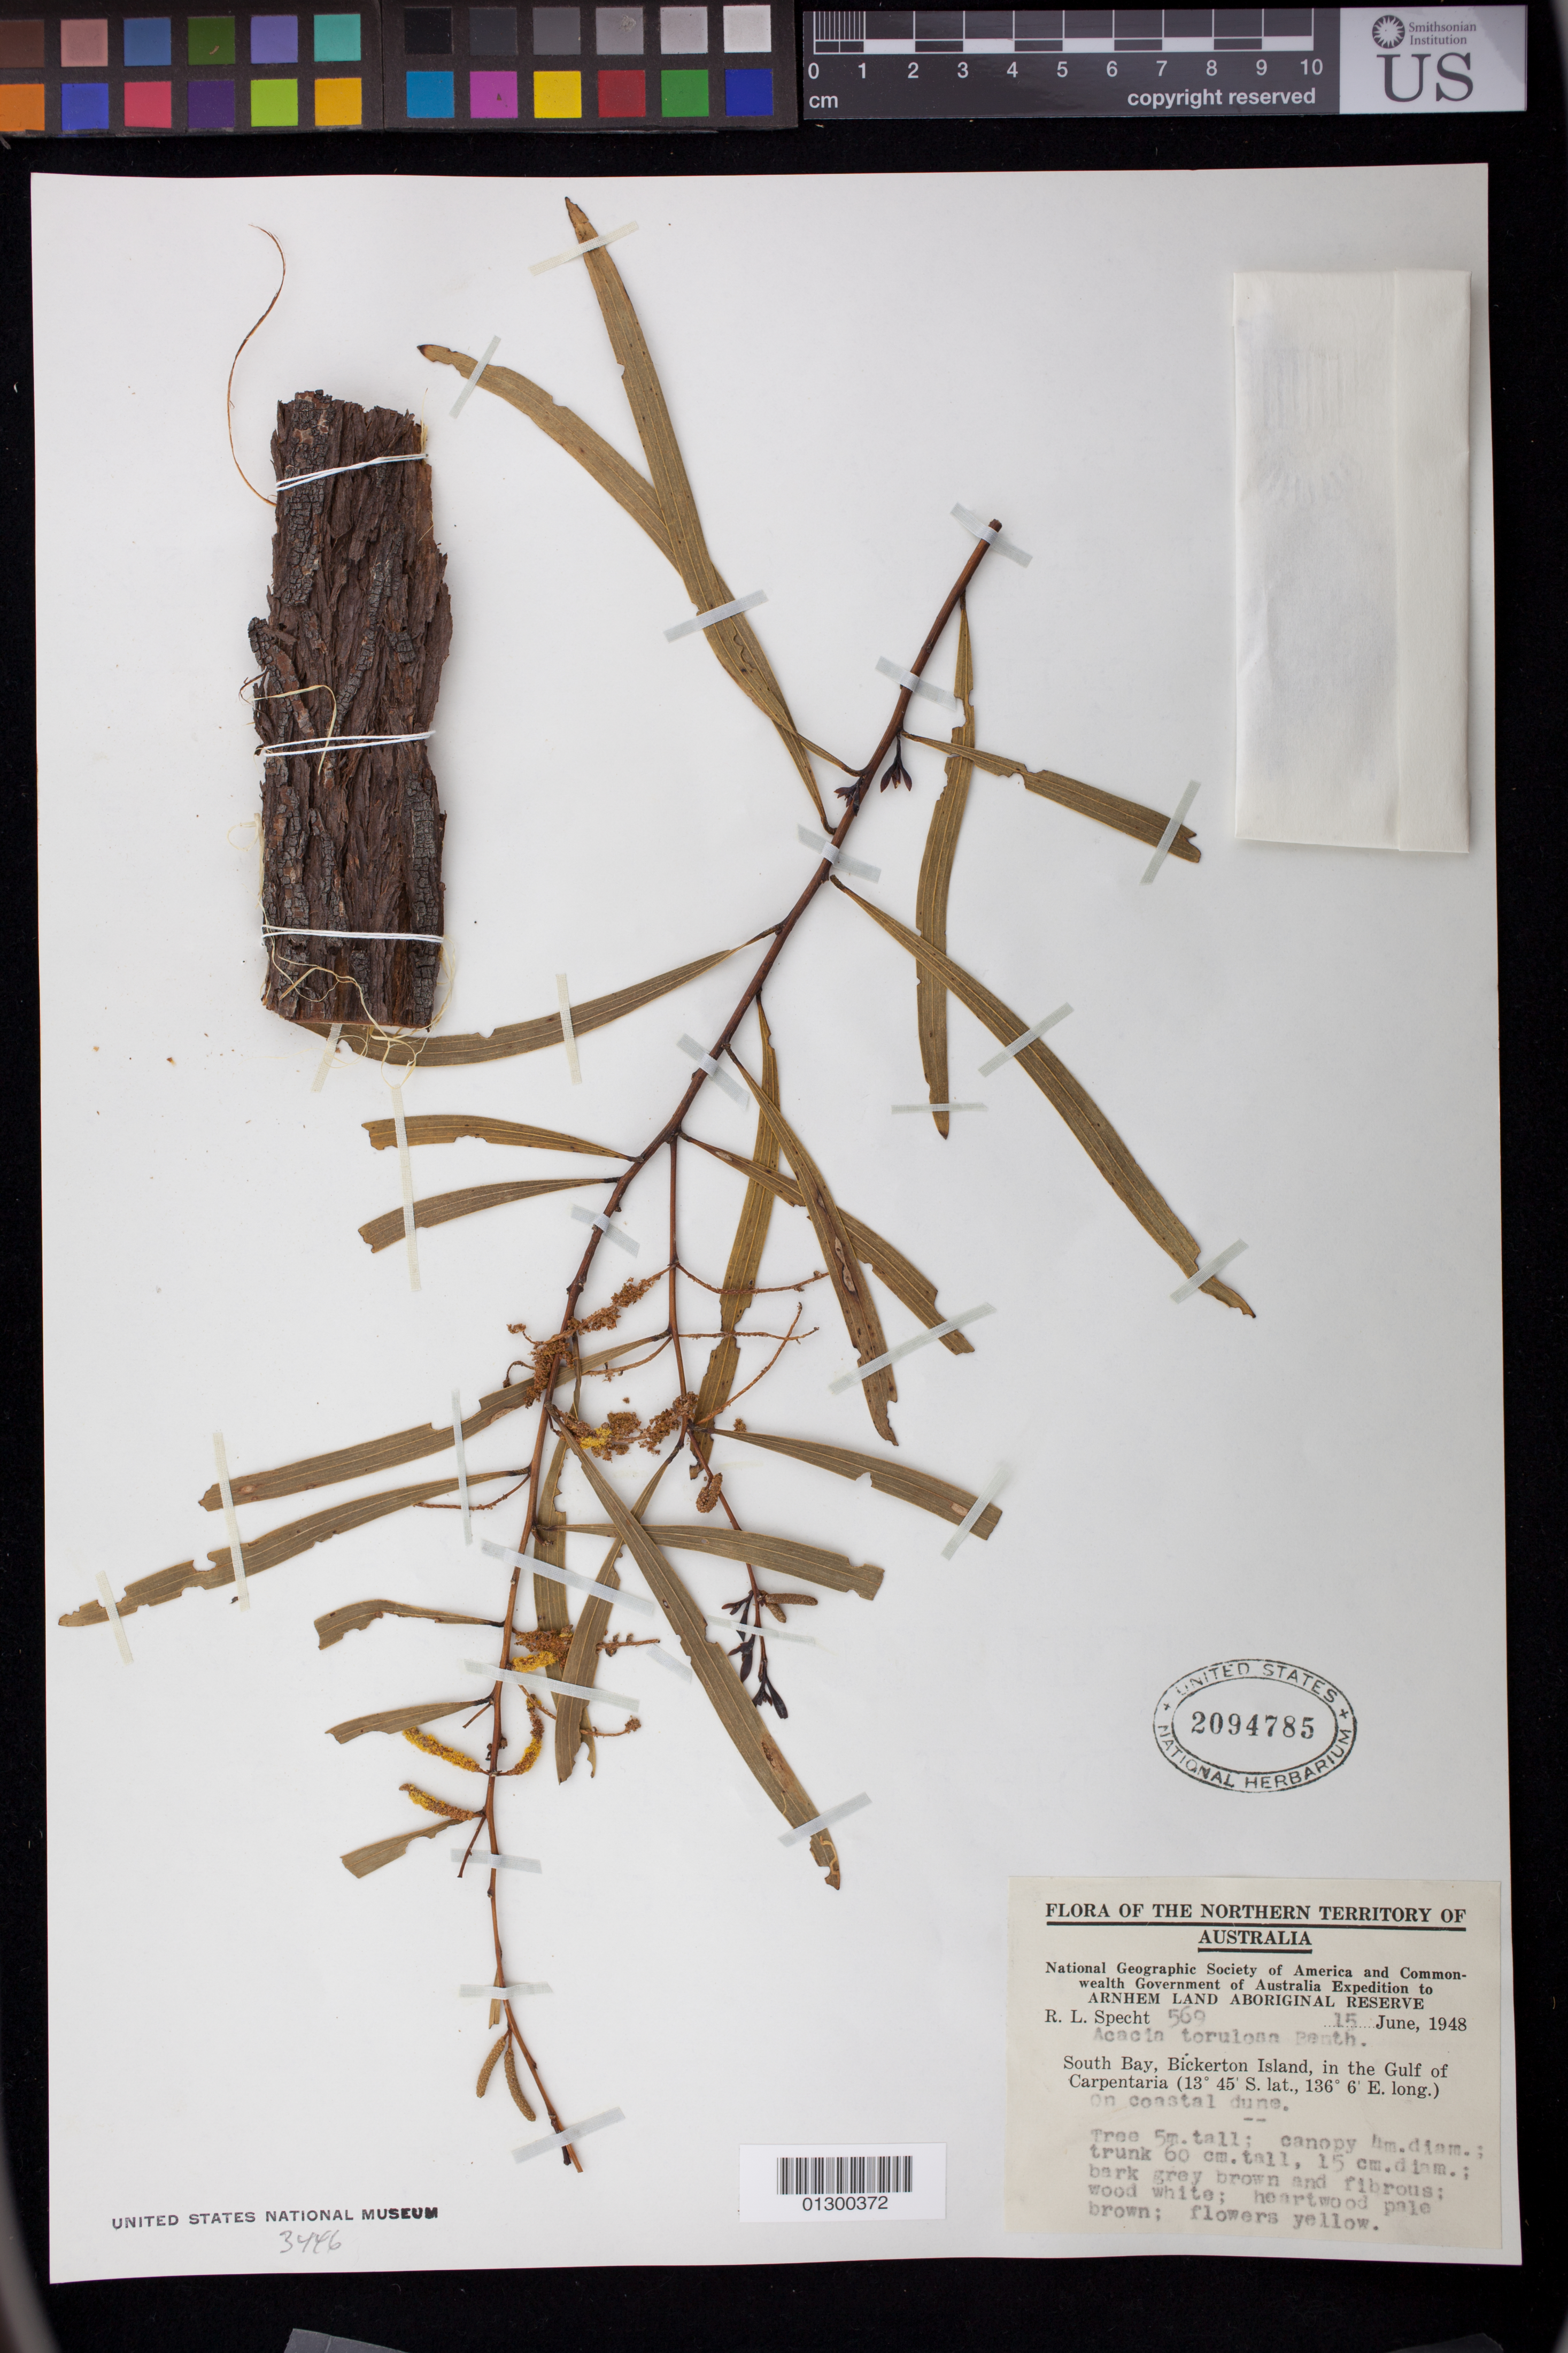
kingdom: Plantae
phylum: Tracheophyta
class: Magnoliopsida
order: Fabales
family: Fabaceae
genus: Acacia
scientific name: Acacia torulosa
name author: Benth.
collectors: R. L. Specht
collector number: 569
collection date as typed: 15 Jun 1948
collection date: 1948-06-15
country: Australia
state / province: Northern Territory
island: Bickerton Island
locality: South Bay, Bickerton Island, in Gulf of Carpentaria.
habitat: On coastal dune.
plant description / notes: Tree 5 m. tall; canopy 4 m. diam.; trunk 60 cm. tall, 15 cm. diam.; bark grey-brown and fibrous; wood white; heartwood pale brown; flowers yellow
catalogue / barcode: US 2094785